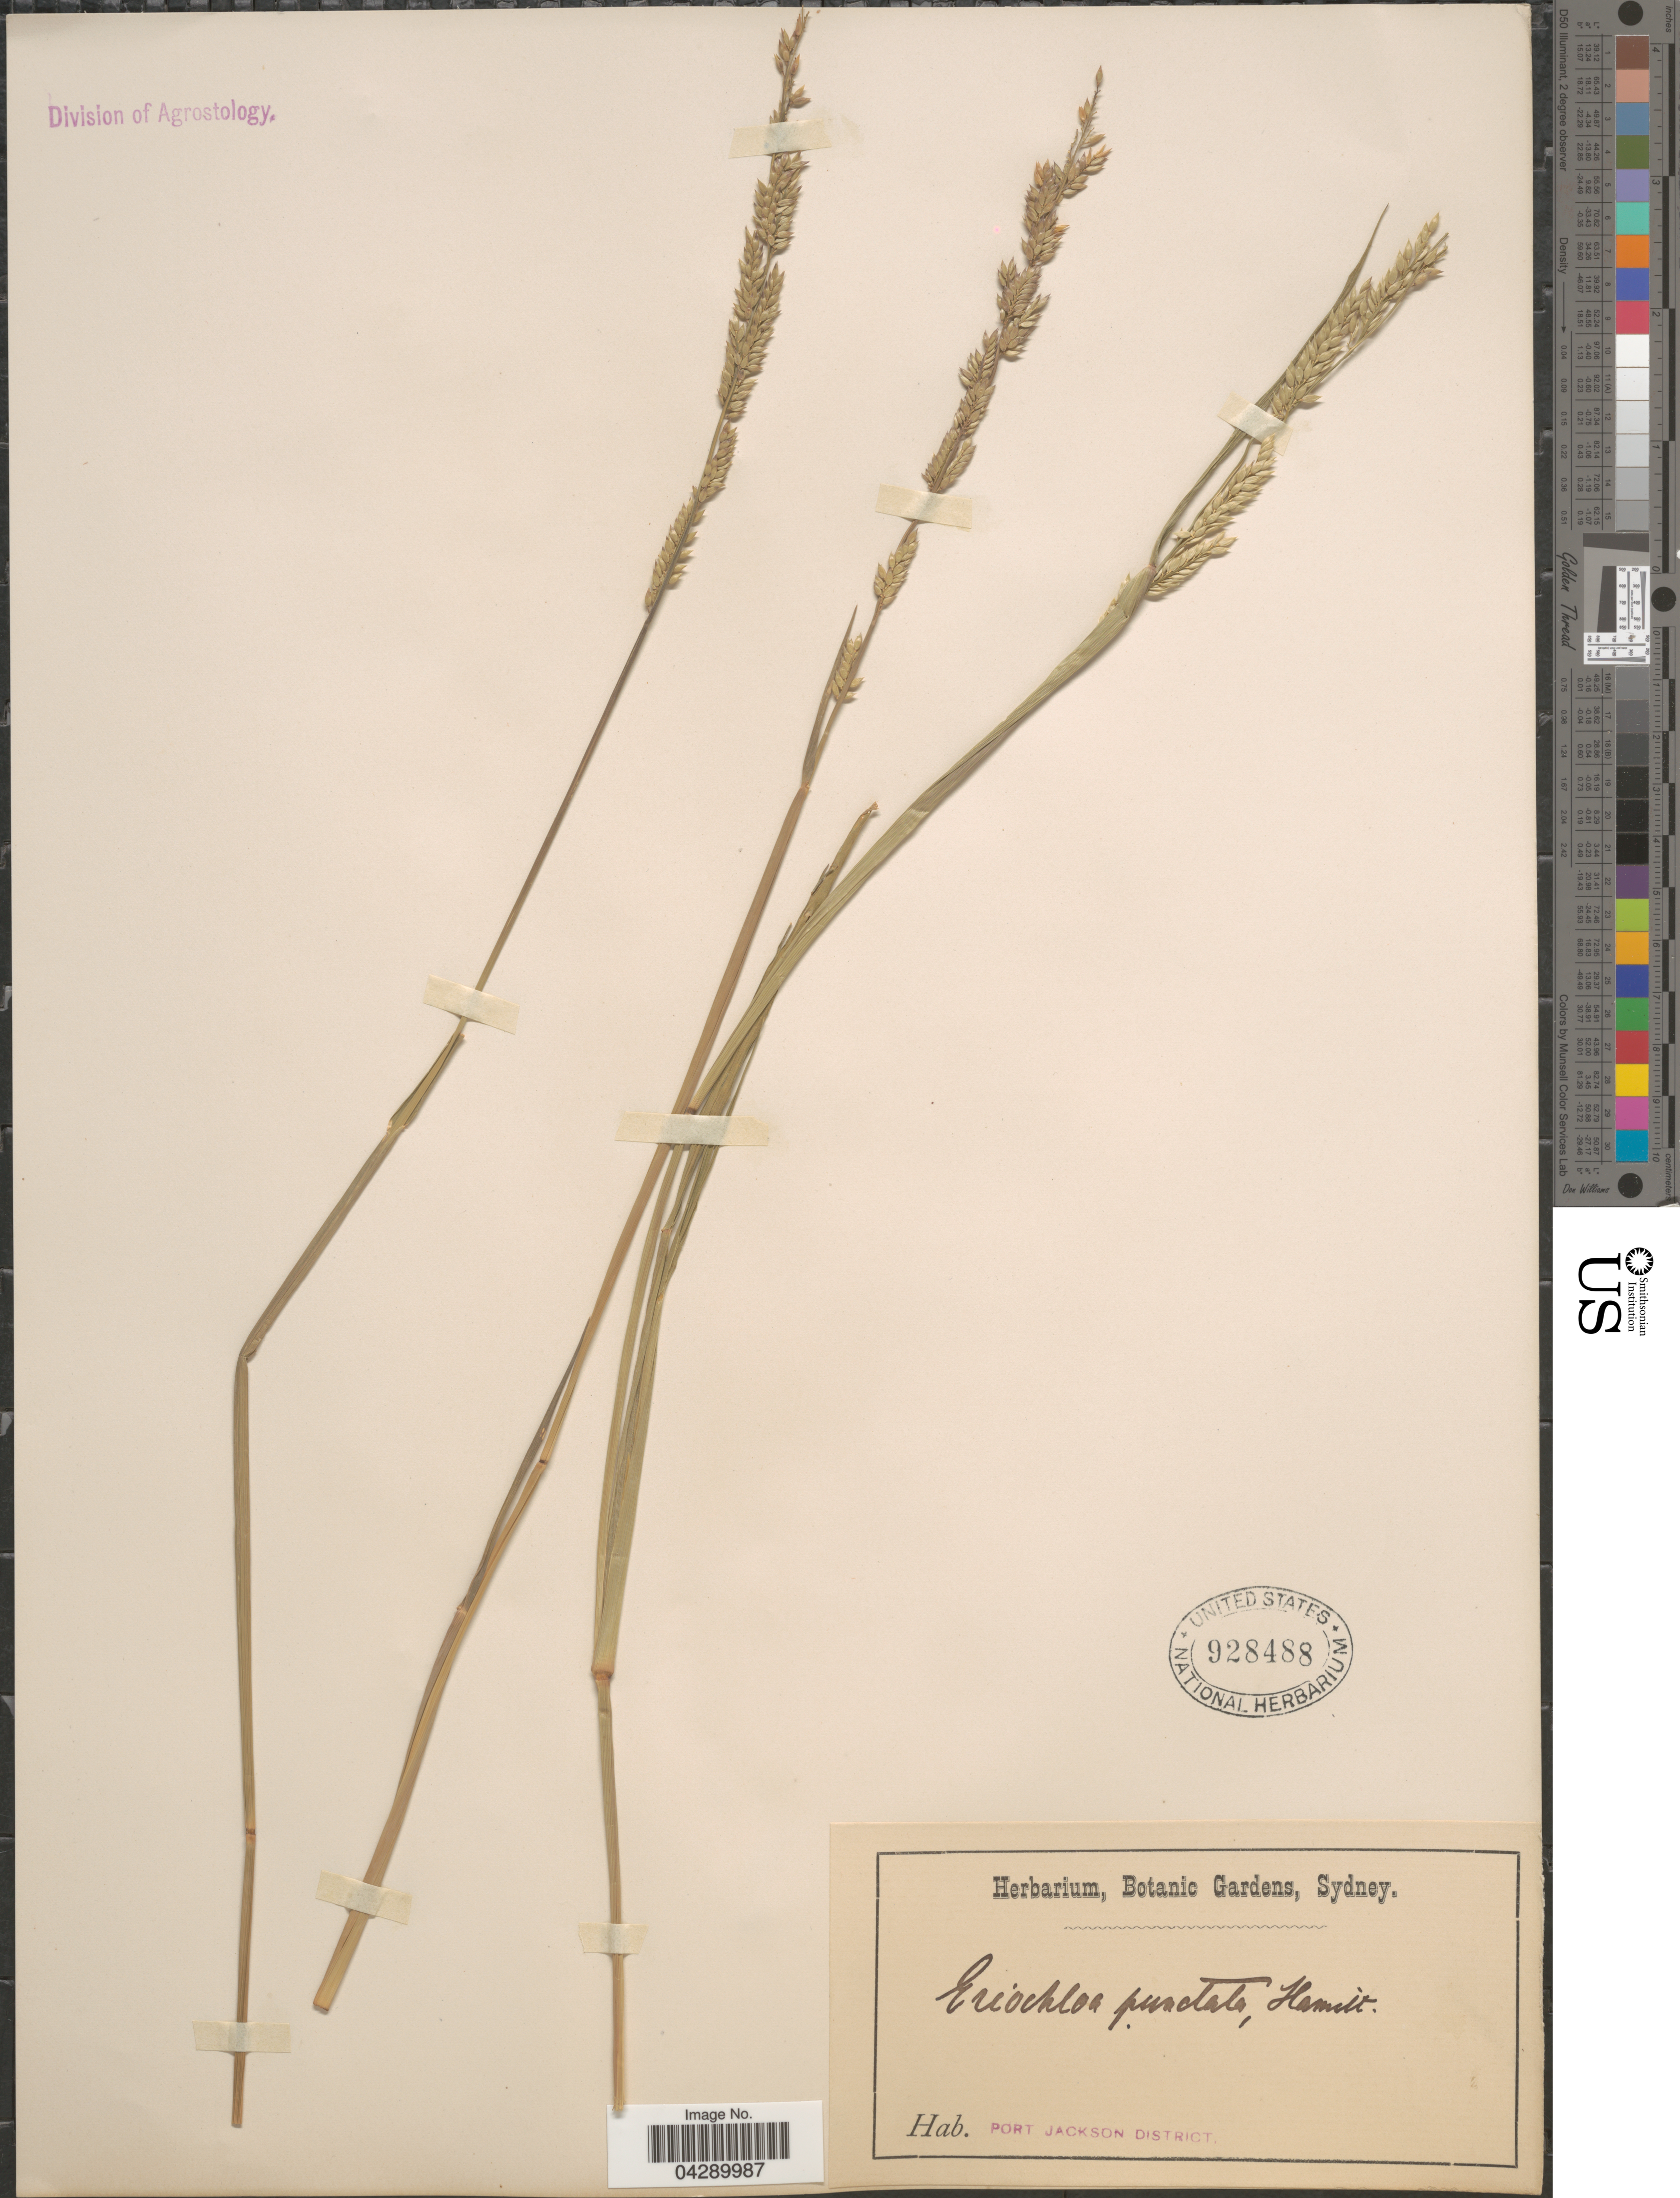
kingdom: Plantae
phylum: Tracheophyta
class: Liliopsida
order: Poales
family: Poaceae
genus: Eriochloa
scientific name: Eriochloa punctata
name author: (L.) Desv. ex Ham.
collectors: ex Herb. Bot. Gard. Sydney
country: Australia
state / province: New South Wales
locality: Port Jackson District.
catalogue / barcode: US 928488